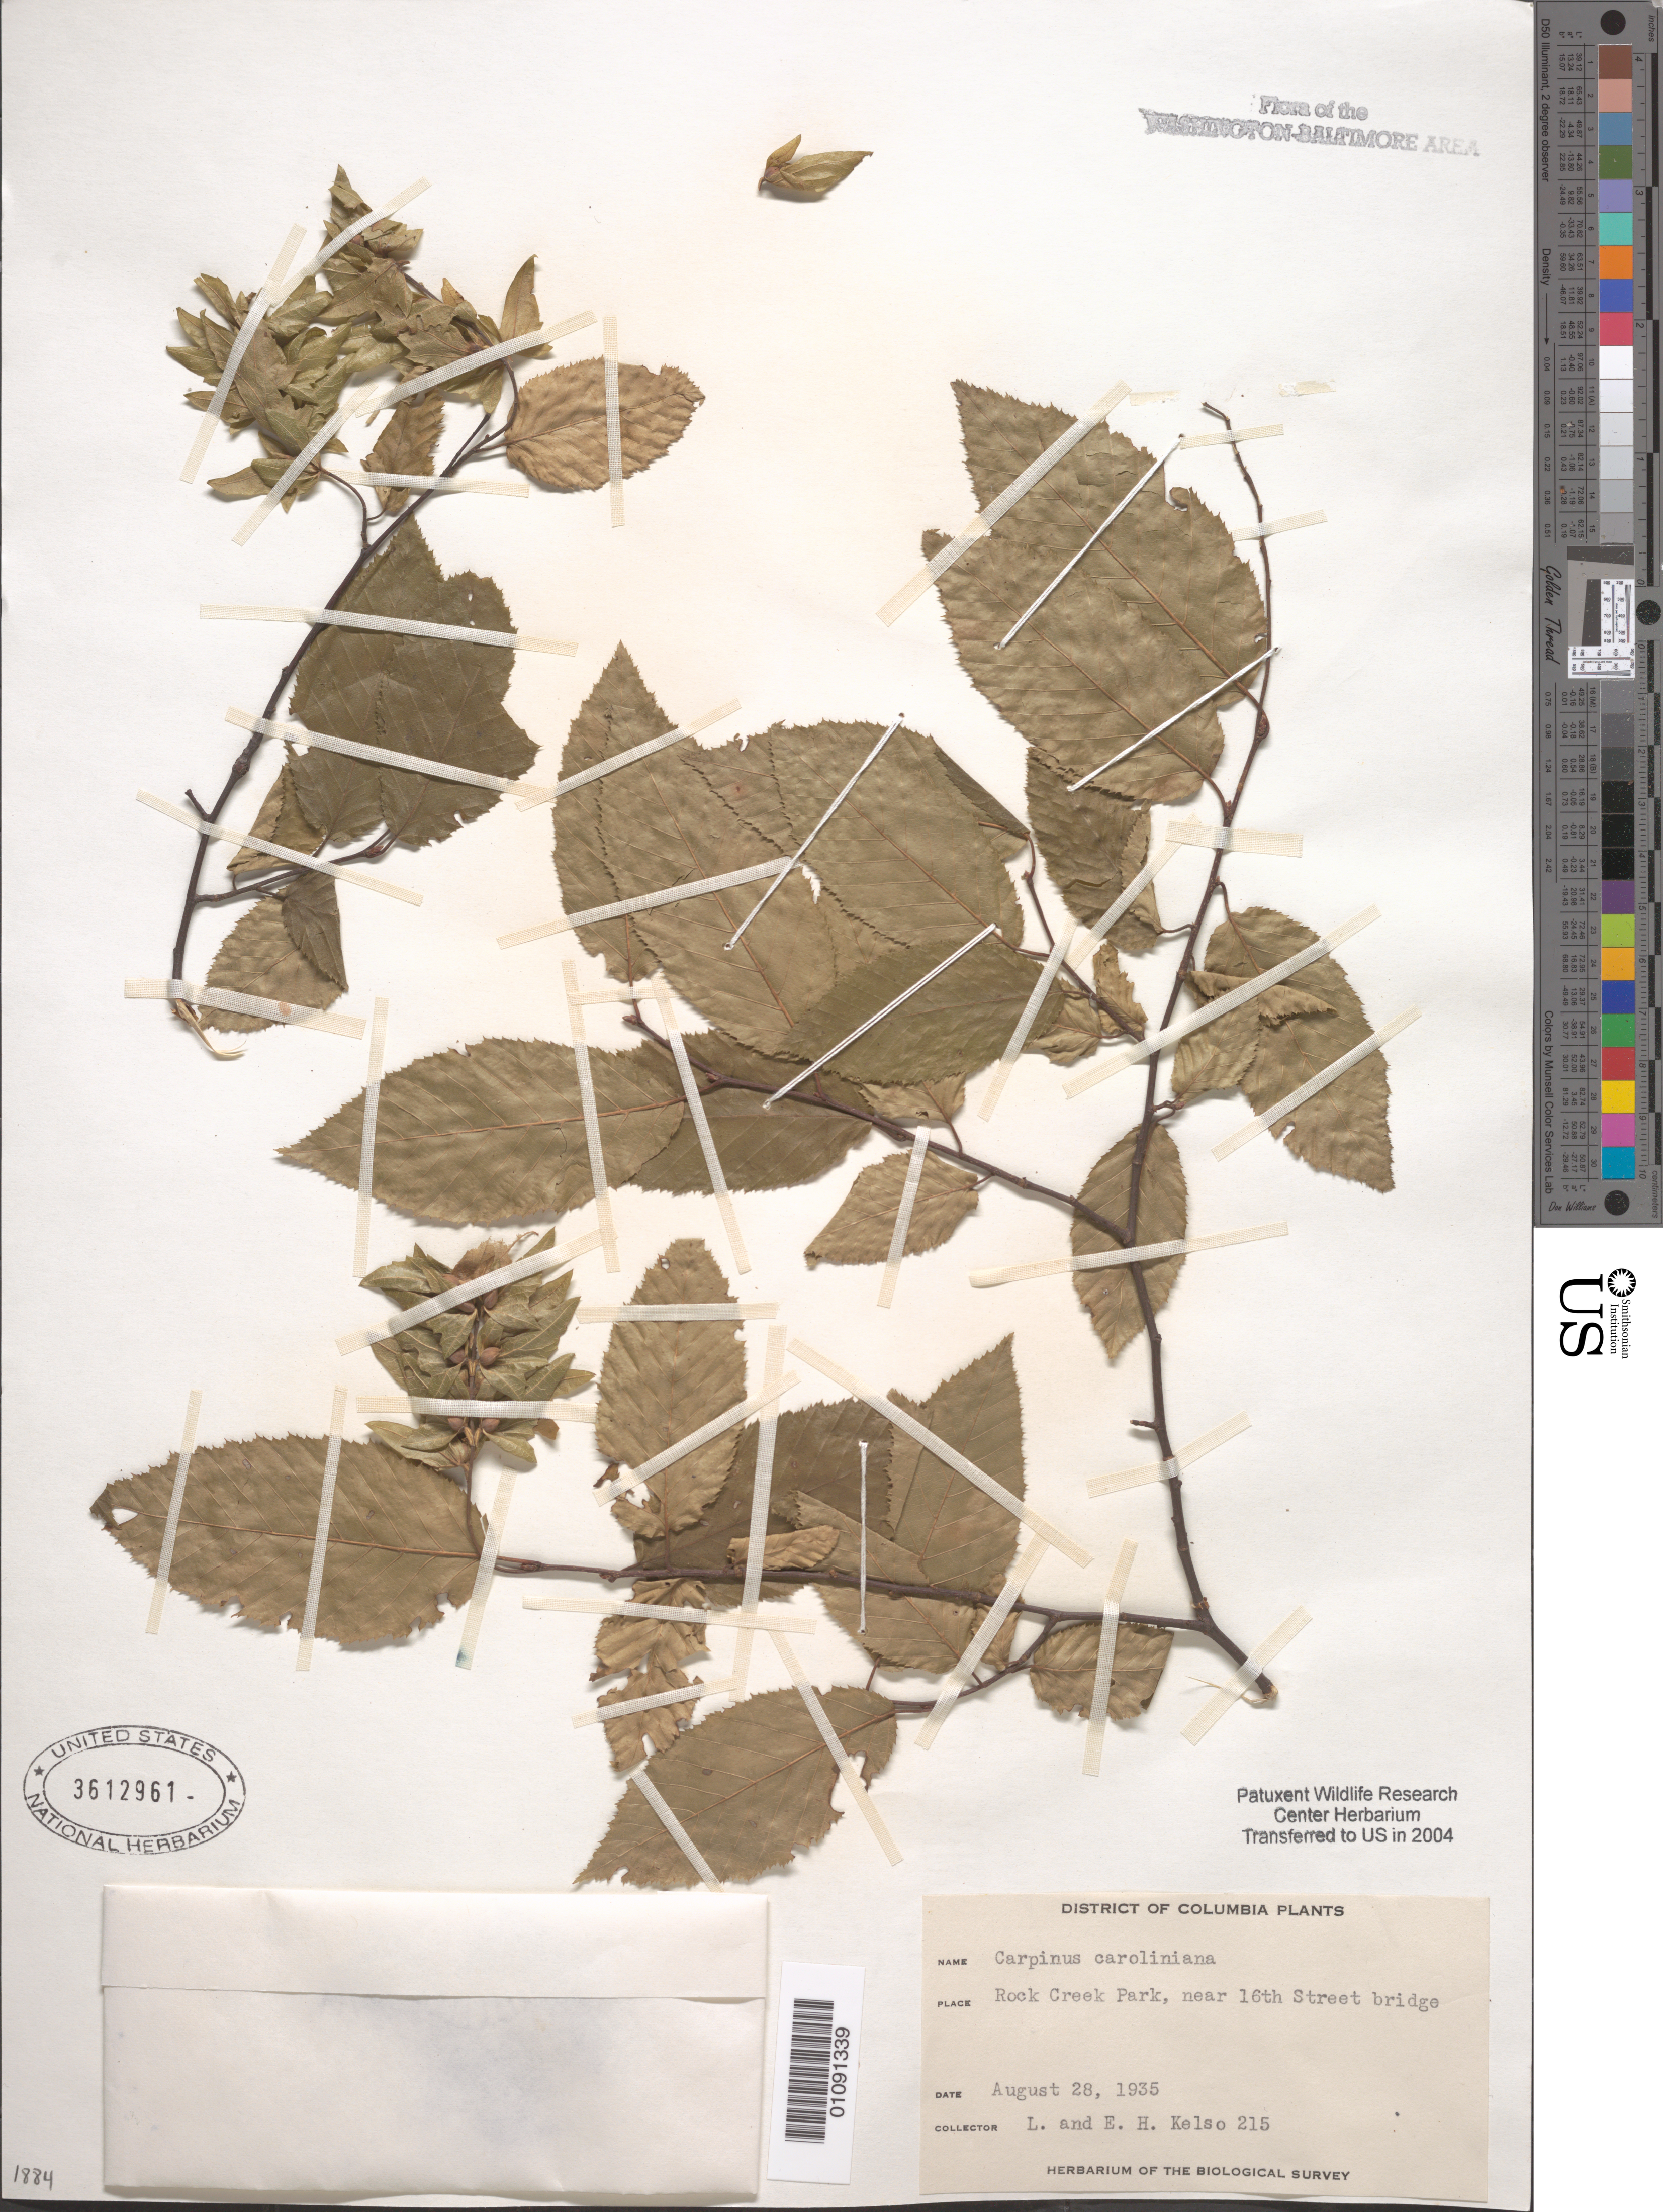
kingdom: Plantae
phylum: Tracheophyta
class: Magnoliopsida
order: Fagales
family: Betulaceae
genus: Carpinus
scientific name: Carpinus caroliniana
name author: Walter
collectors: L. Kelso & E. Kelso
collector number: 215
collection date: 1935-08-28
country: United States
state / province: District of Columbia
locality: Rock Creek Park, near 16th St. bridge.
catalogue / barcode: US 3612961